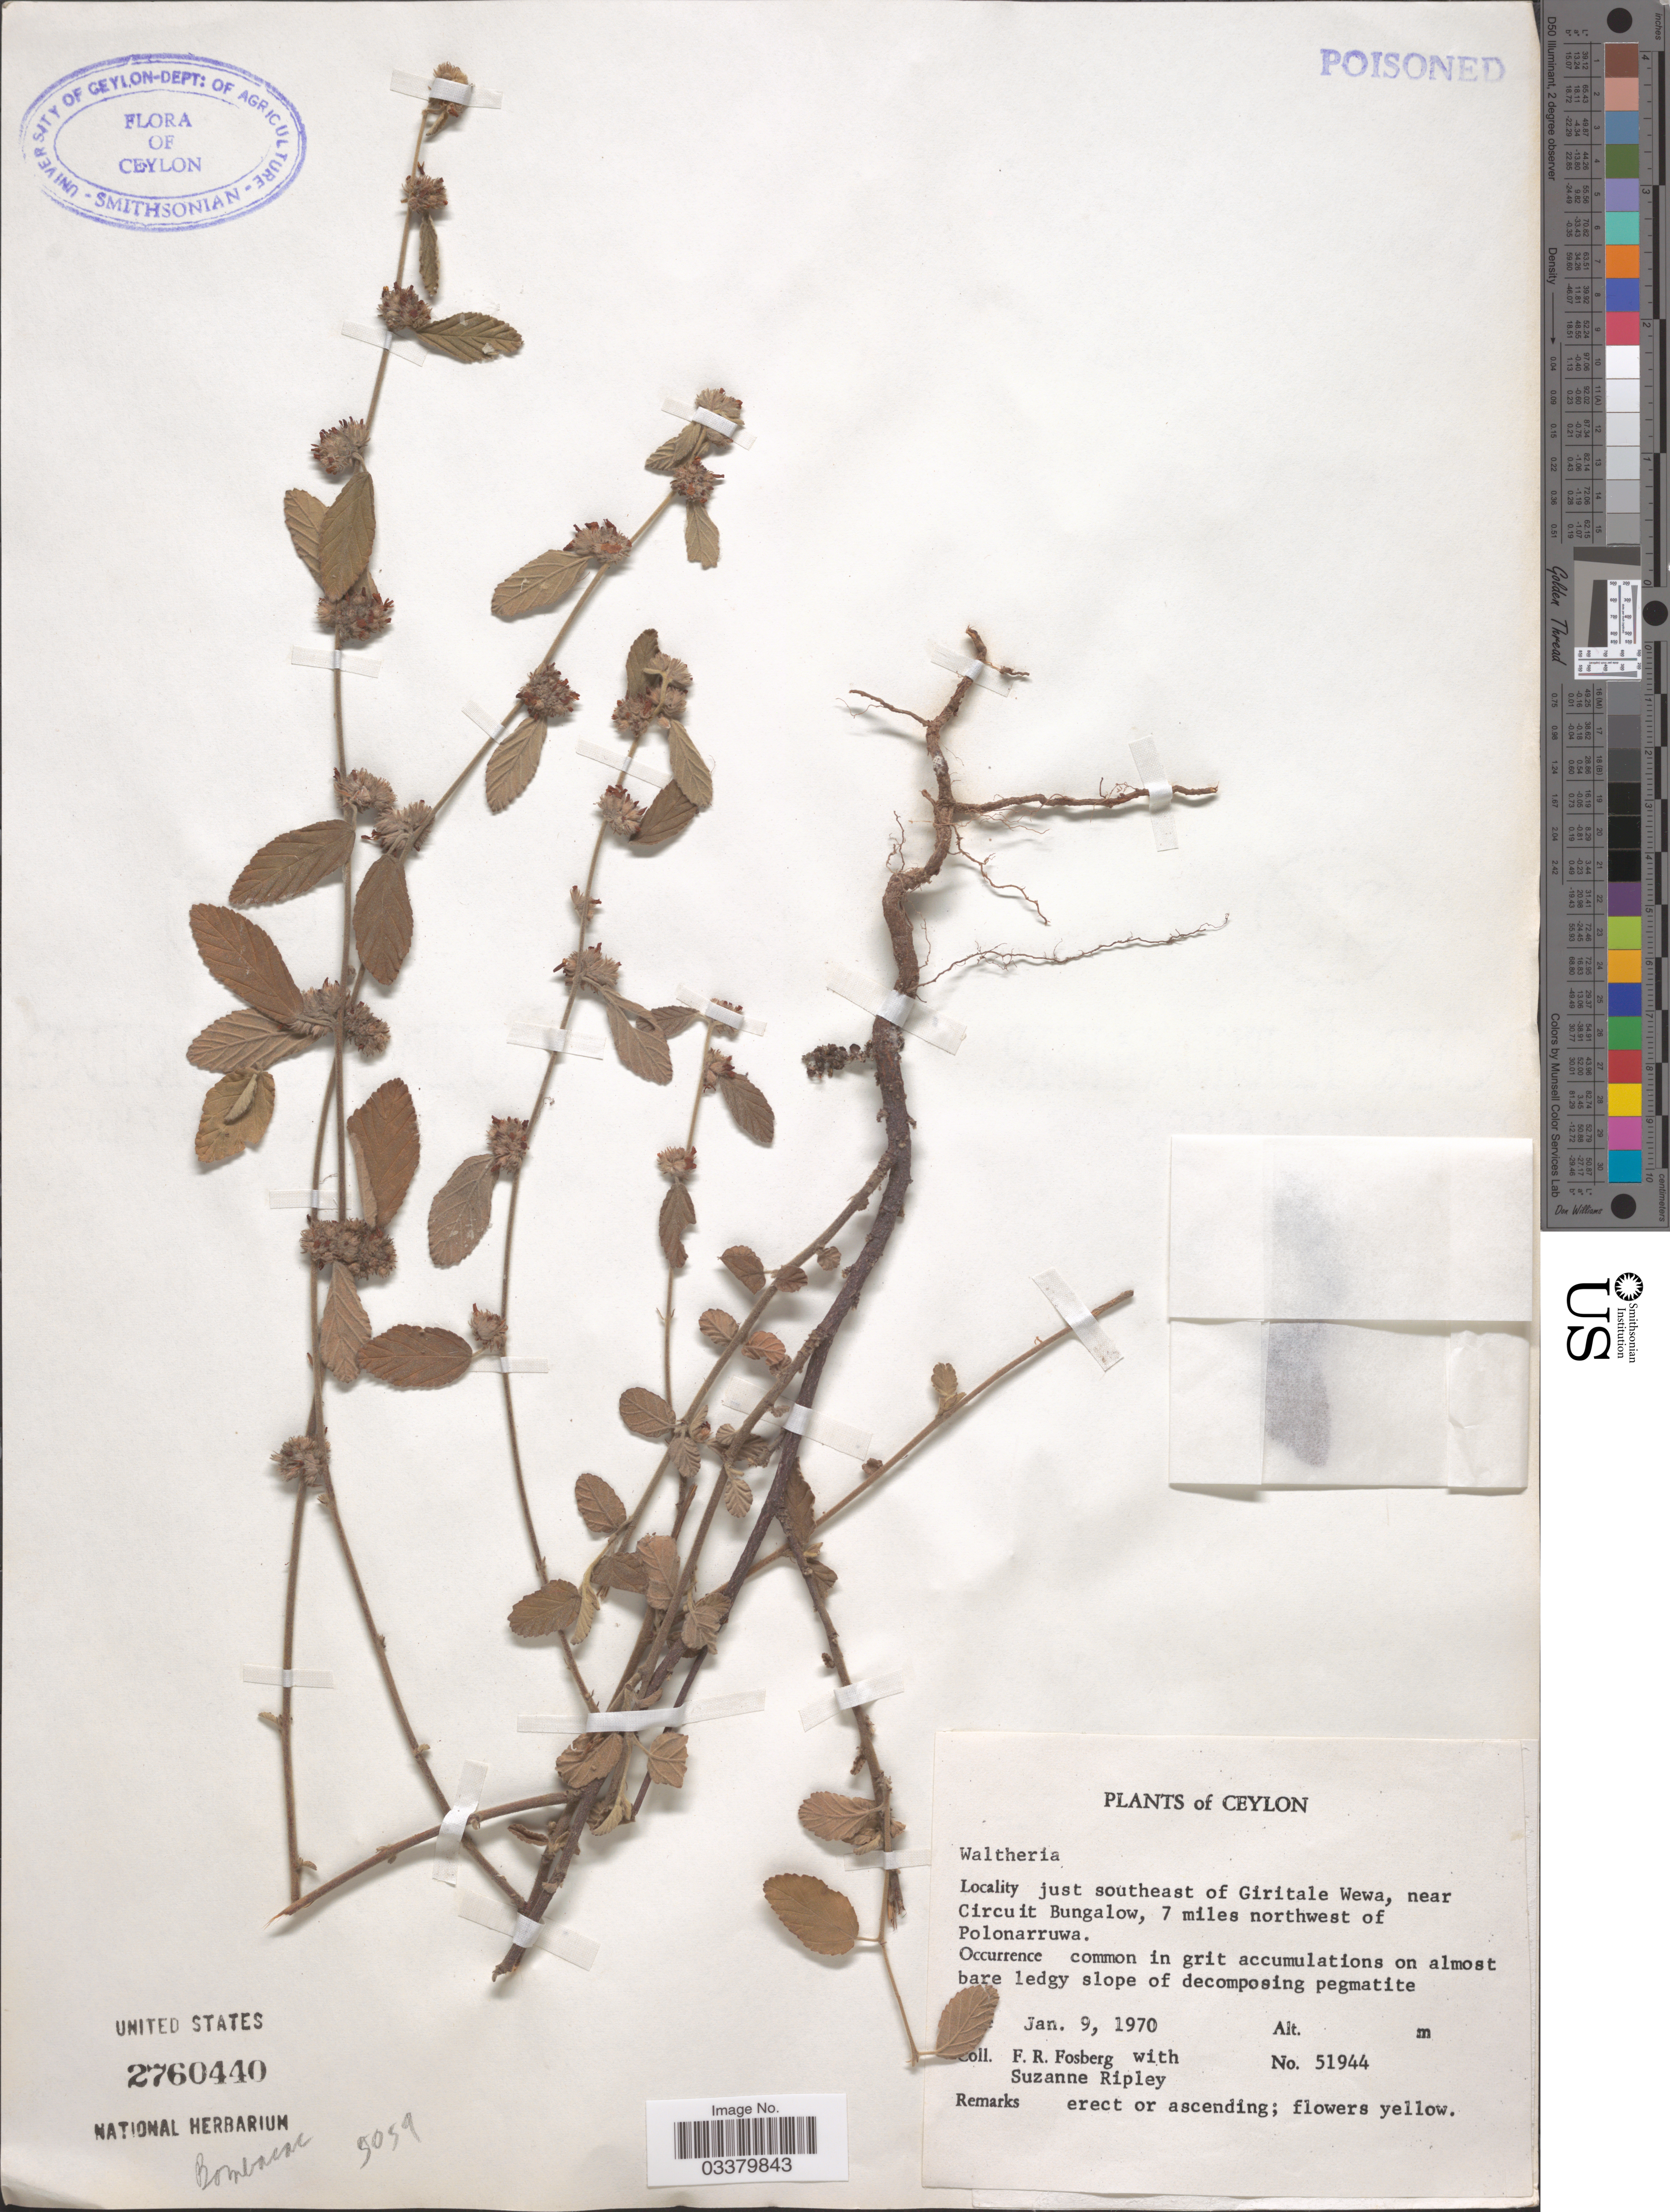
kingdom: Plantae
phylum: Tracheophyta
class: Magnoliopsida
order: Malvales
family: Malvaceae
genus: Waltheria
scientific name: Waltheria indica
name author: L.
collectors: F. R. Fosberg & S. Ripley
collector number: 51944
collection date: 1970-01-09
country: Sri Lanka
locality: Ceylon, just southeast of Giritale Wewa, near Circuit Bungalow, 7 miles northwest of Polonarruwa.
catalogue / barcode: US 2760440